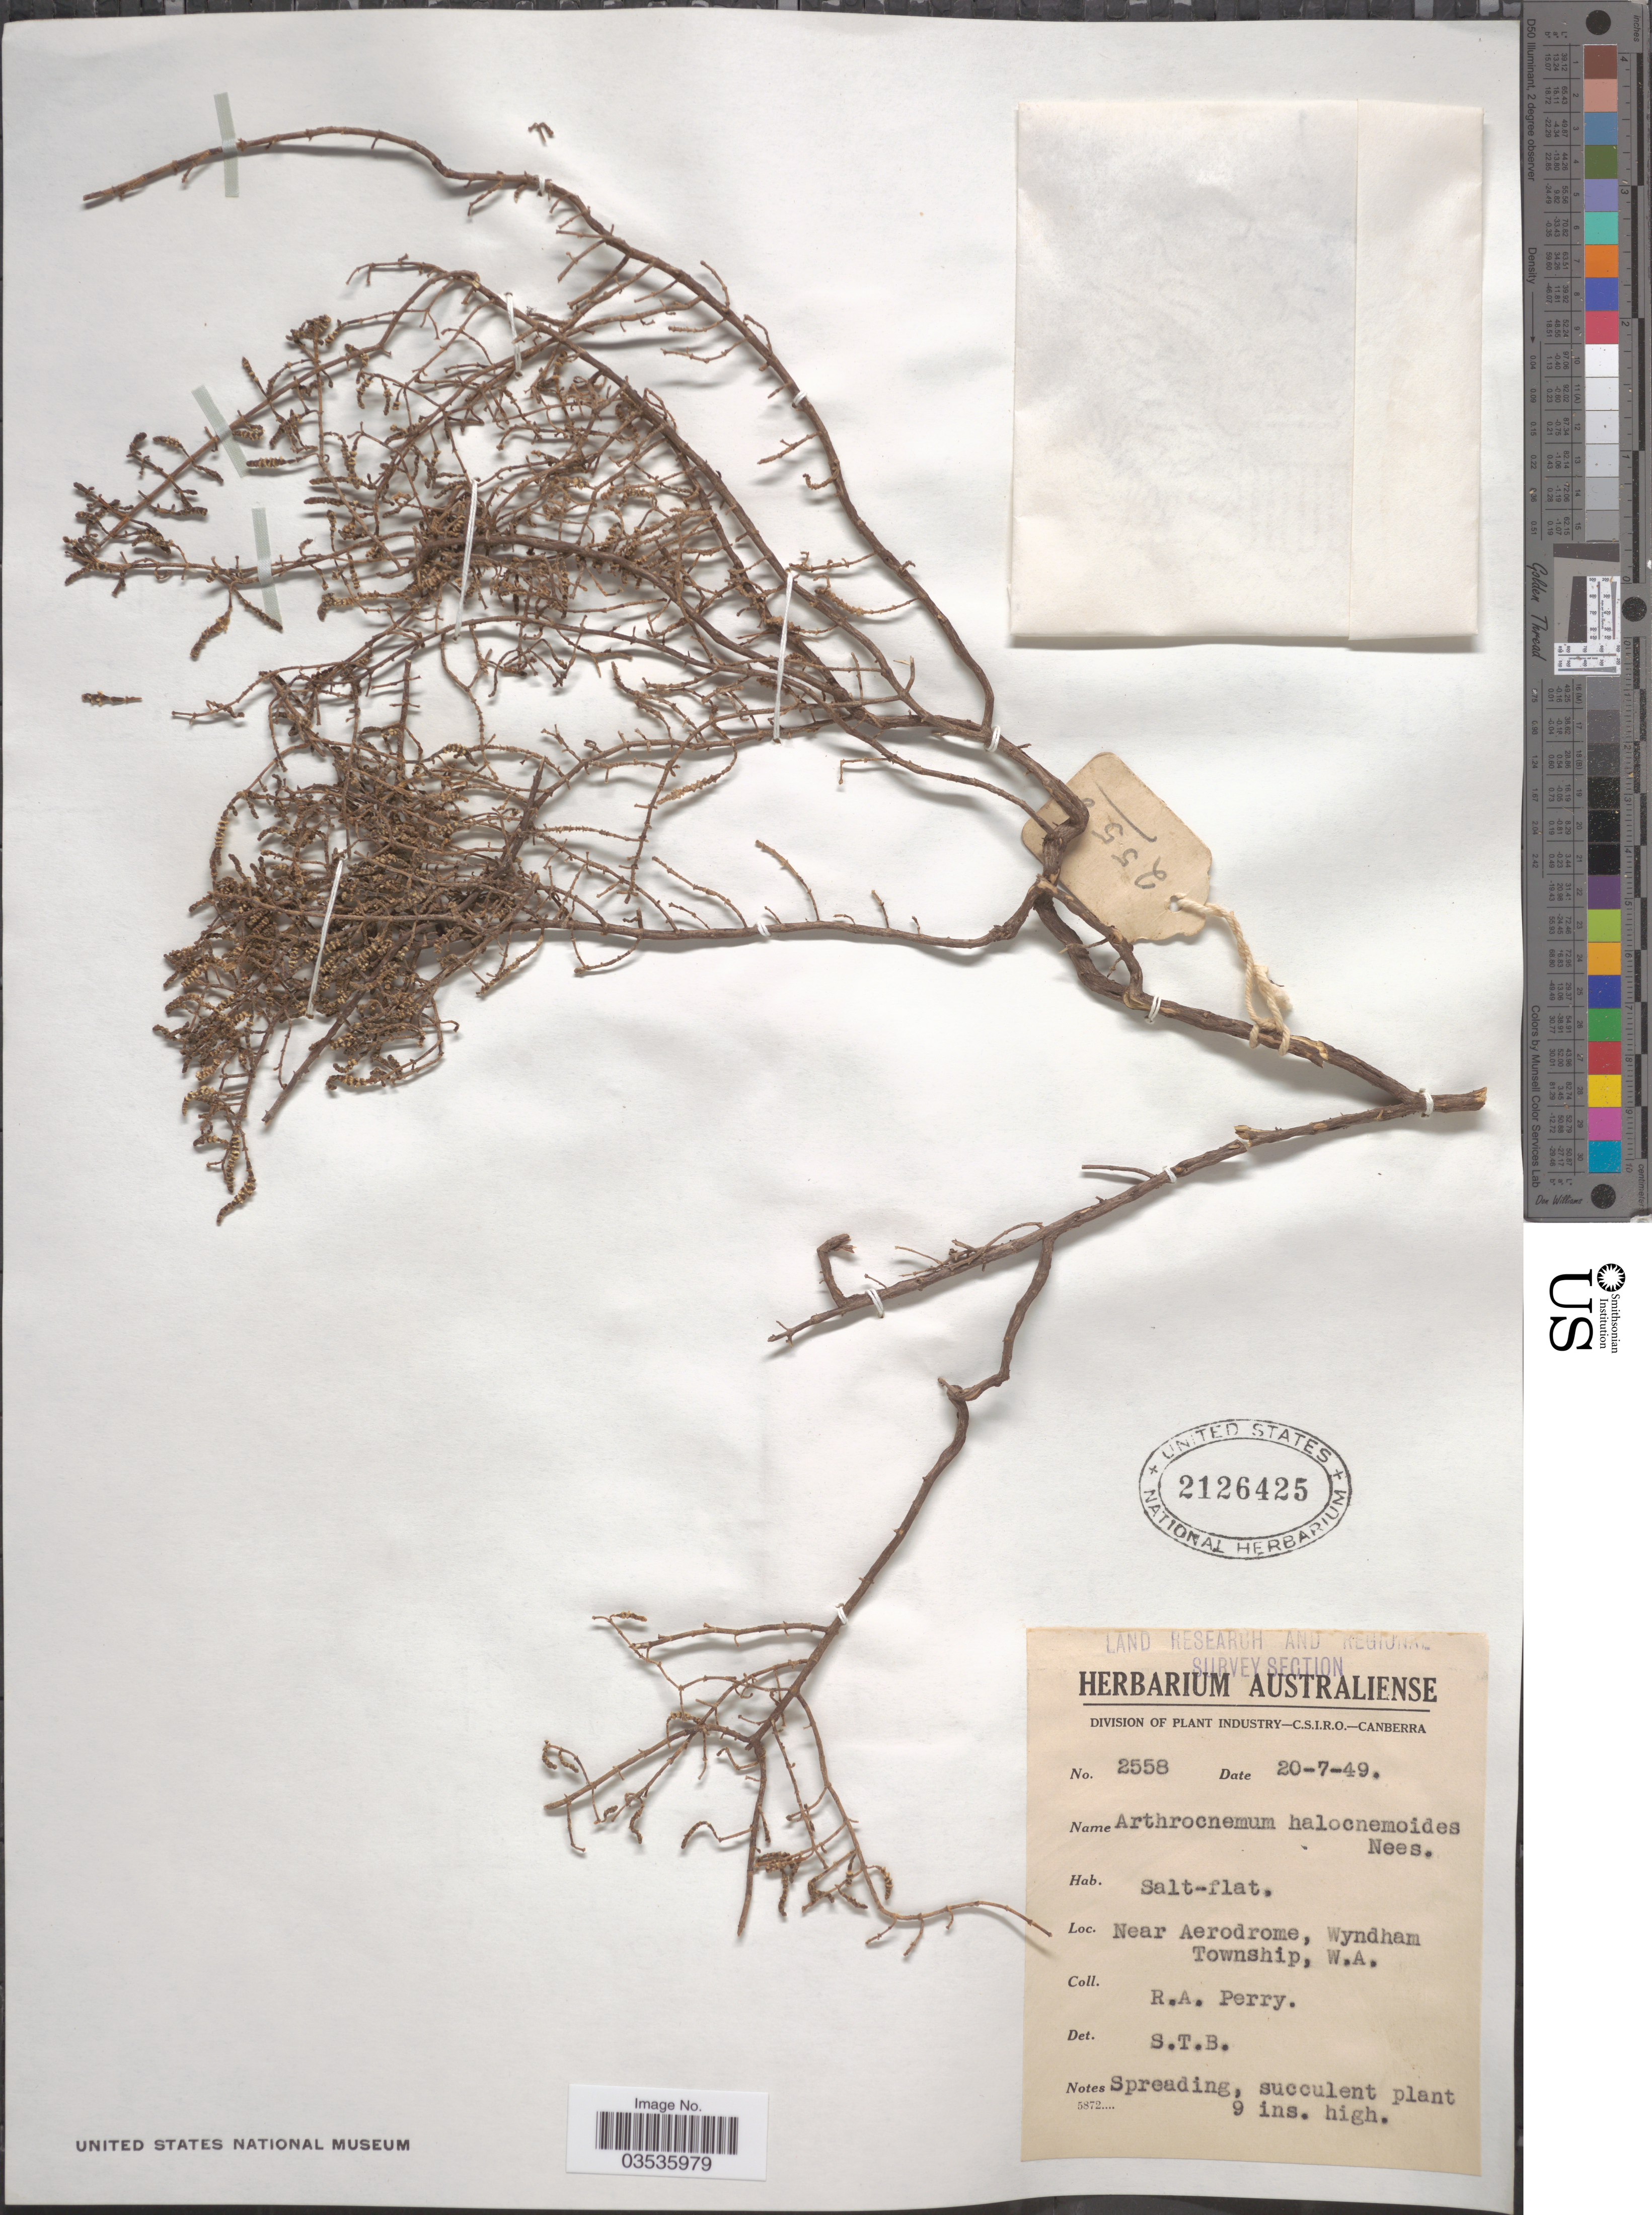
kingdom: Plantae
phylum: Tracheophyta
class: Magnoliopsida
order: Caryophyllales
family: Amaranthaceae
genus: Arthrocnemum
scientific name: Arthrocnemum halocnemoides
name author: Nees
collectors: Perry, R. A.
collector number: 2558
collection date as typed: Transcribed d/m/y: 20/7/49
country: Australia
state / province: Western Australia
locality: Near Aerodrome, Wyndham Township.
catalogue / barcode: US 2126425